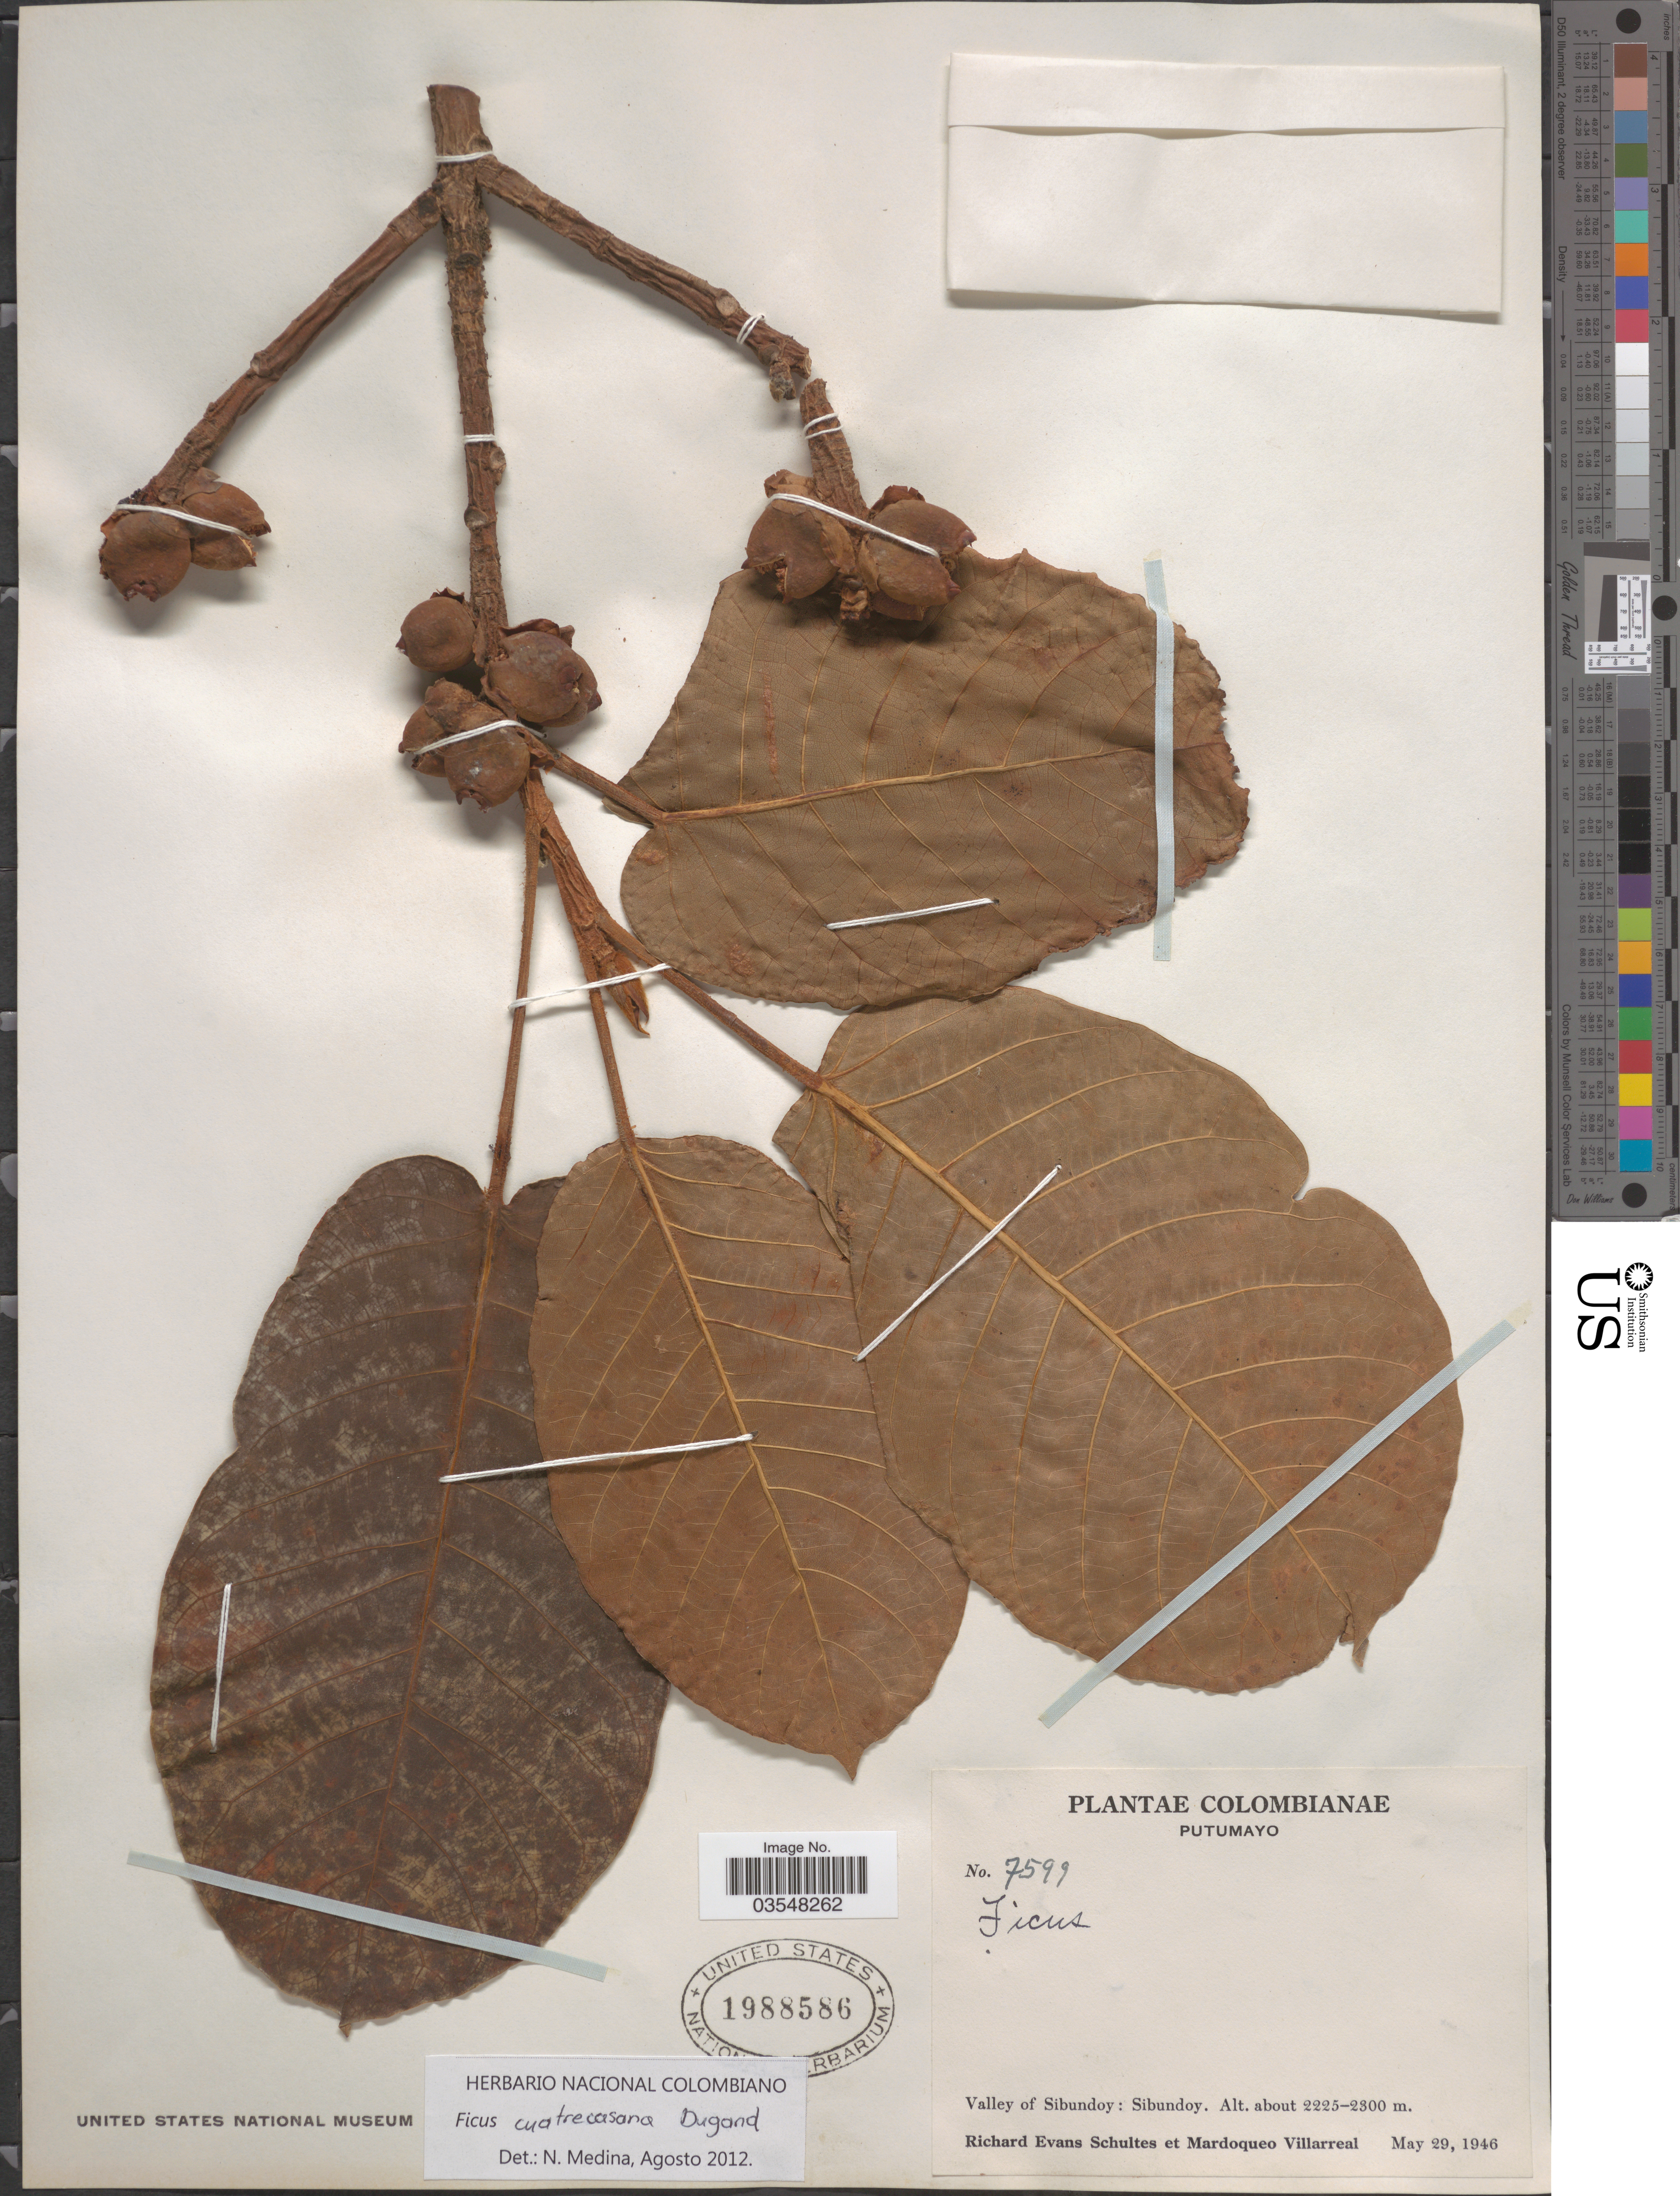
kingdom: Plantae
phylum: Tracheophyta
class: Magnoliopsida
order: Rosales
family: Moraceae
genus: Ficus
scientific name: Ficus cuatrecasasiana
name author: Dugand G.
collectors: R. E. Schultes & M. Villarreal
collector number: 7599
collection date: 1946-05-29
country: Colombia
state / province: Putumayo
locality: Valley of Sibundoy: Sibundoy.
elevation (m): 2225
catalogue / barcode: US 1988586